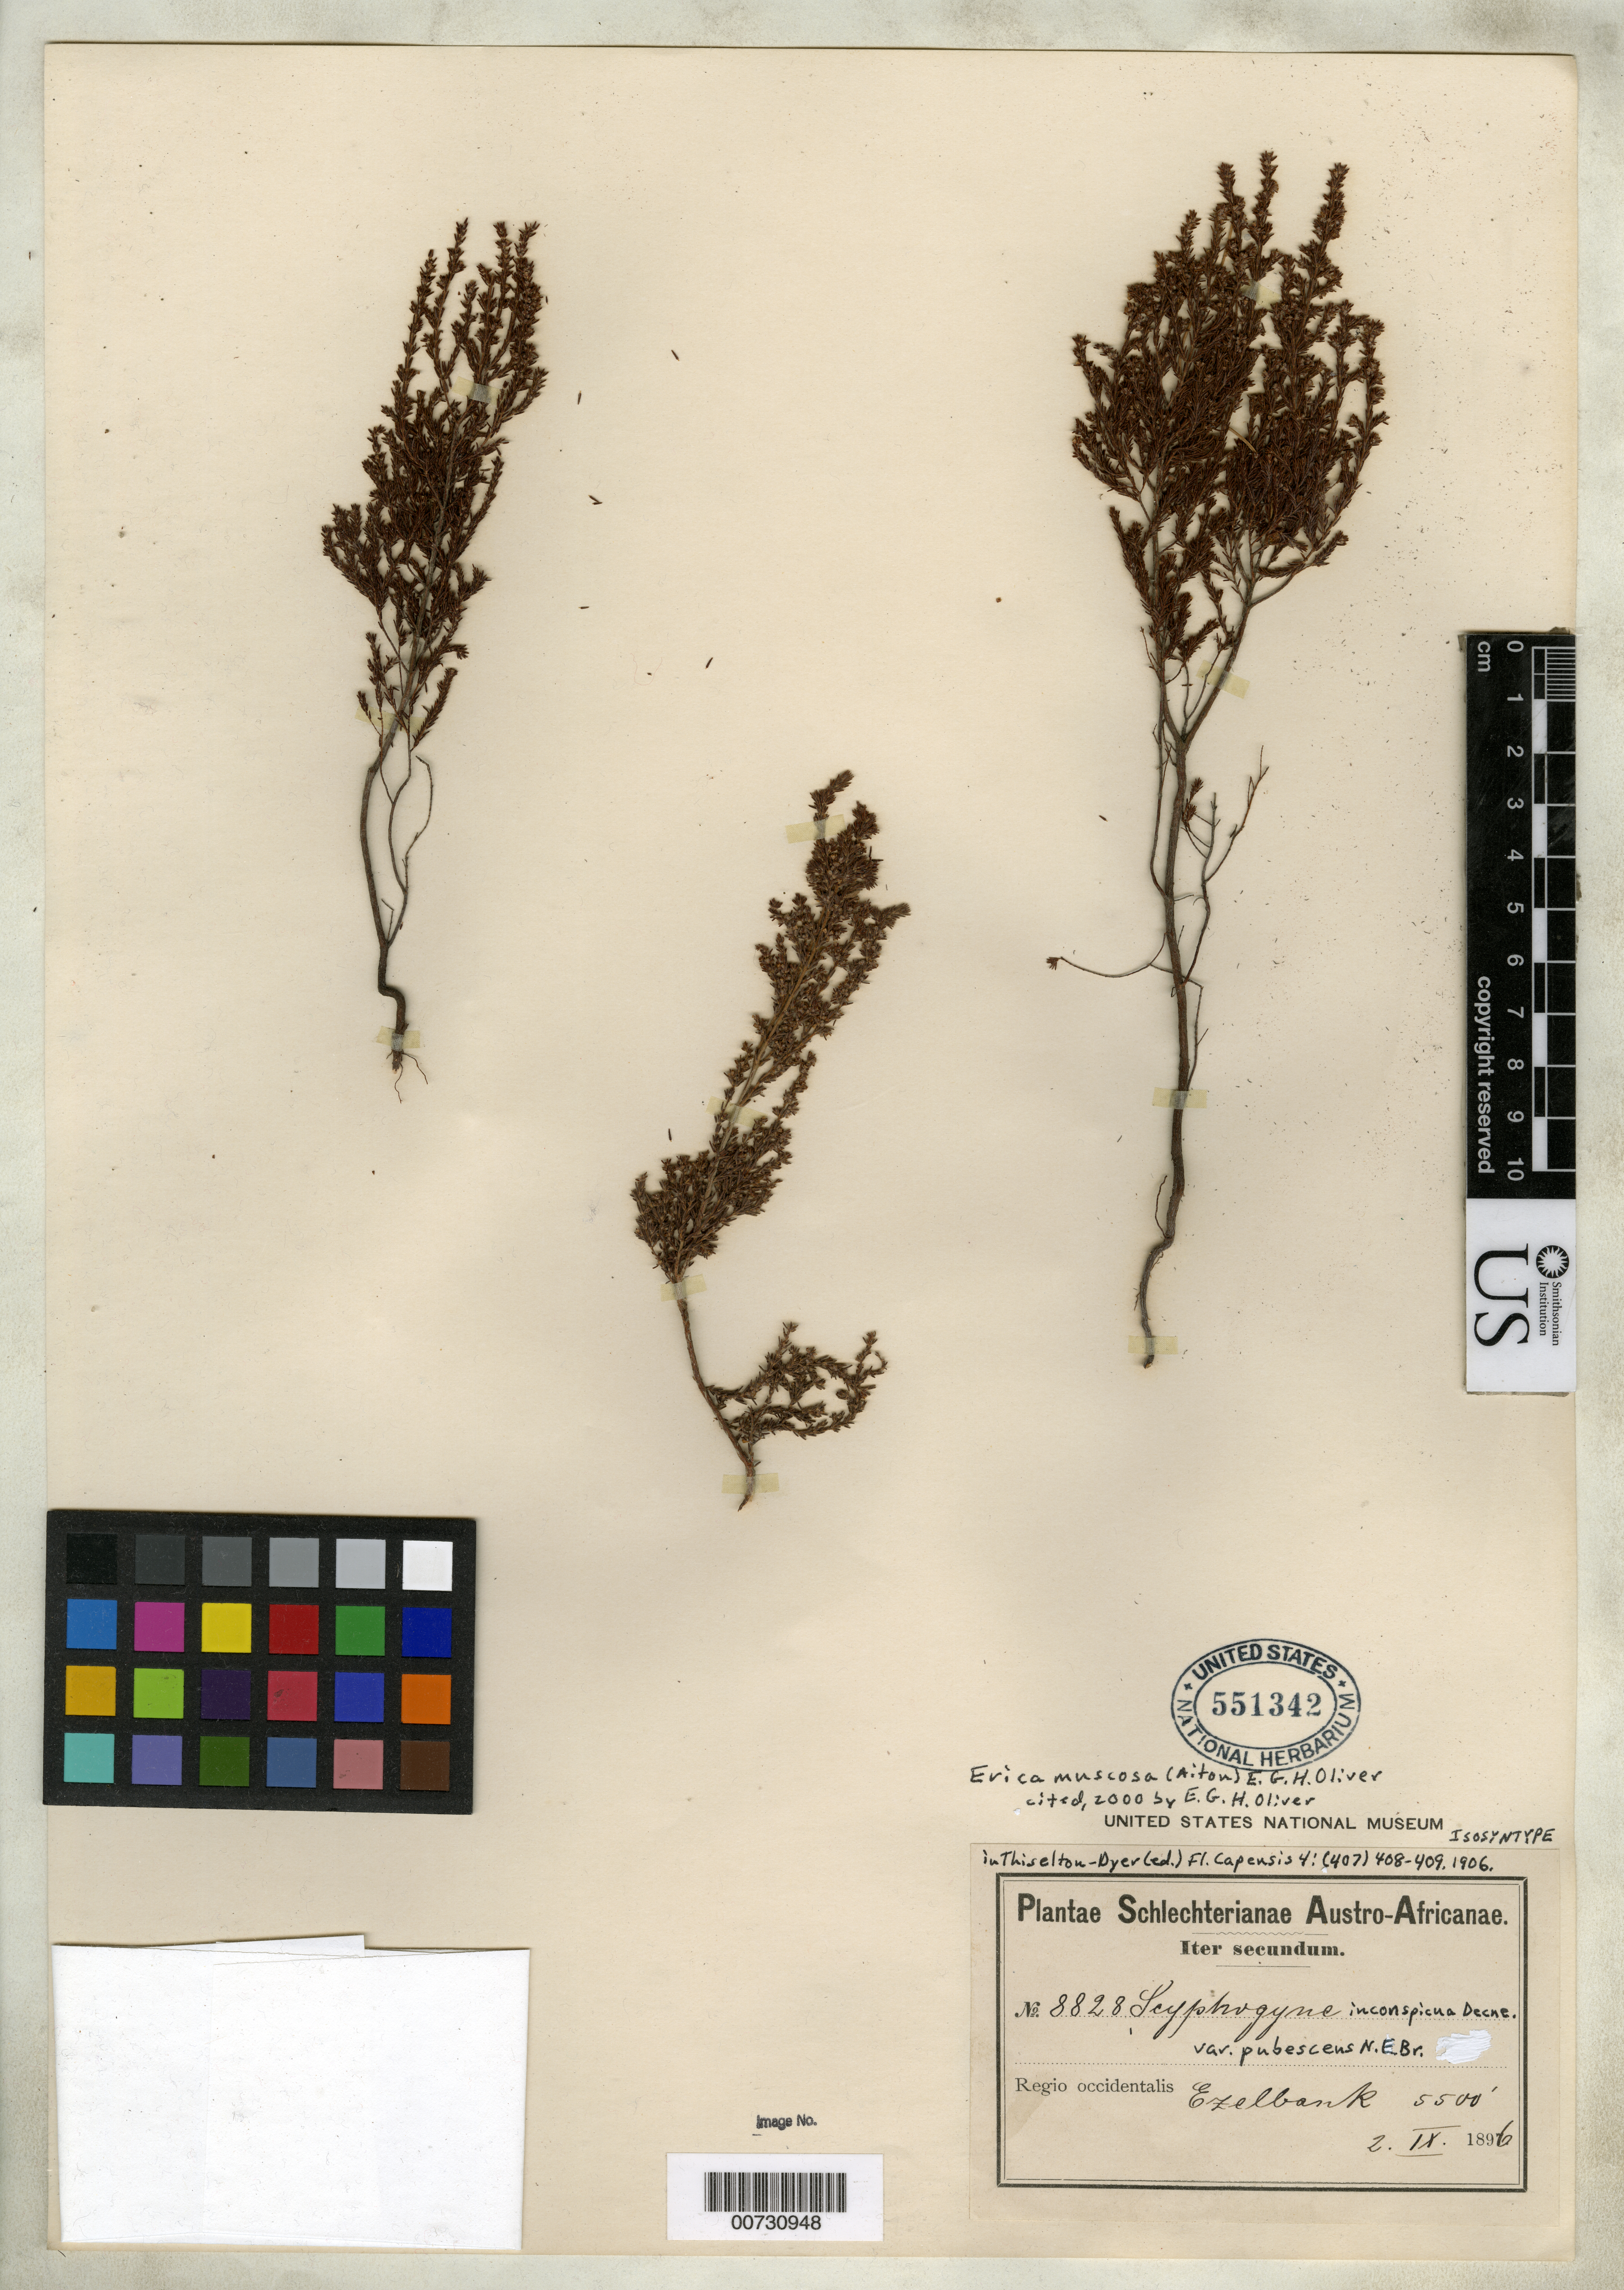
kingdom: Plantae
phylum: Tracheophyta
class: Magnoliopsida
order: Ericales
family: Ericaceae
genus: Scyphogyne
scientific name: Scyphogyne inconspicua var. pubescens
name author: N.E. Br. in Dyer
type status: Isosyntype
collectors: F. R. R. Schlechter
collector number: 8828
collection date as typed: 02 Sep 1896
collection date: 1896-09-02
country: South Africa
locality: Regio occidentalis, Ezelbank [protologue: Ezelsbank].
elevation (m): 1676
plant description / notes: Collection (but not US sheet) cited 2000 by E.G.H. Oliver, Contr. Bolus Herb. 19: __.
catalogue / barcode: US 551342